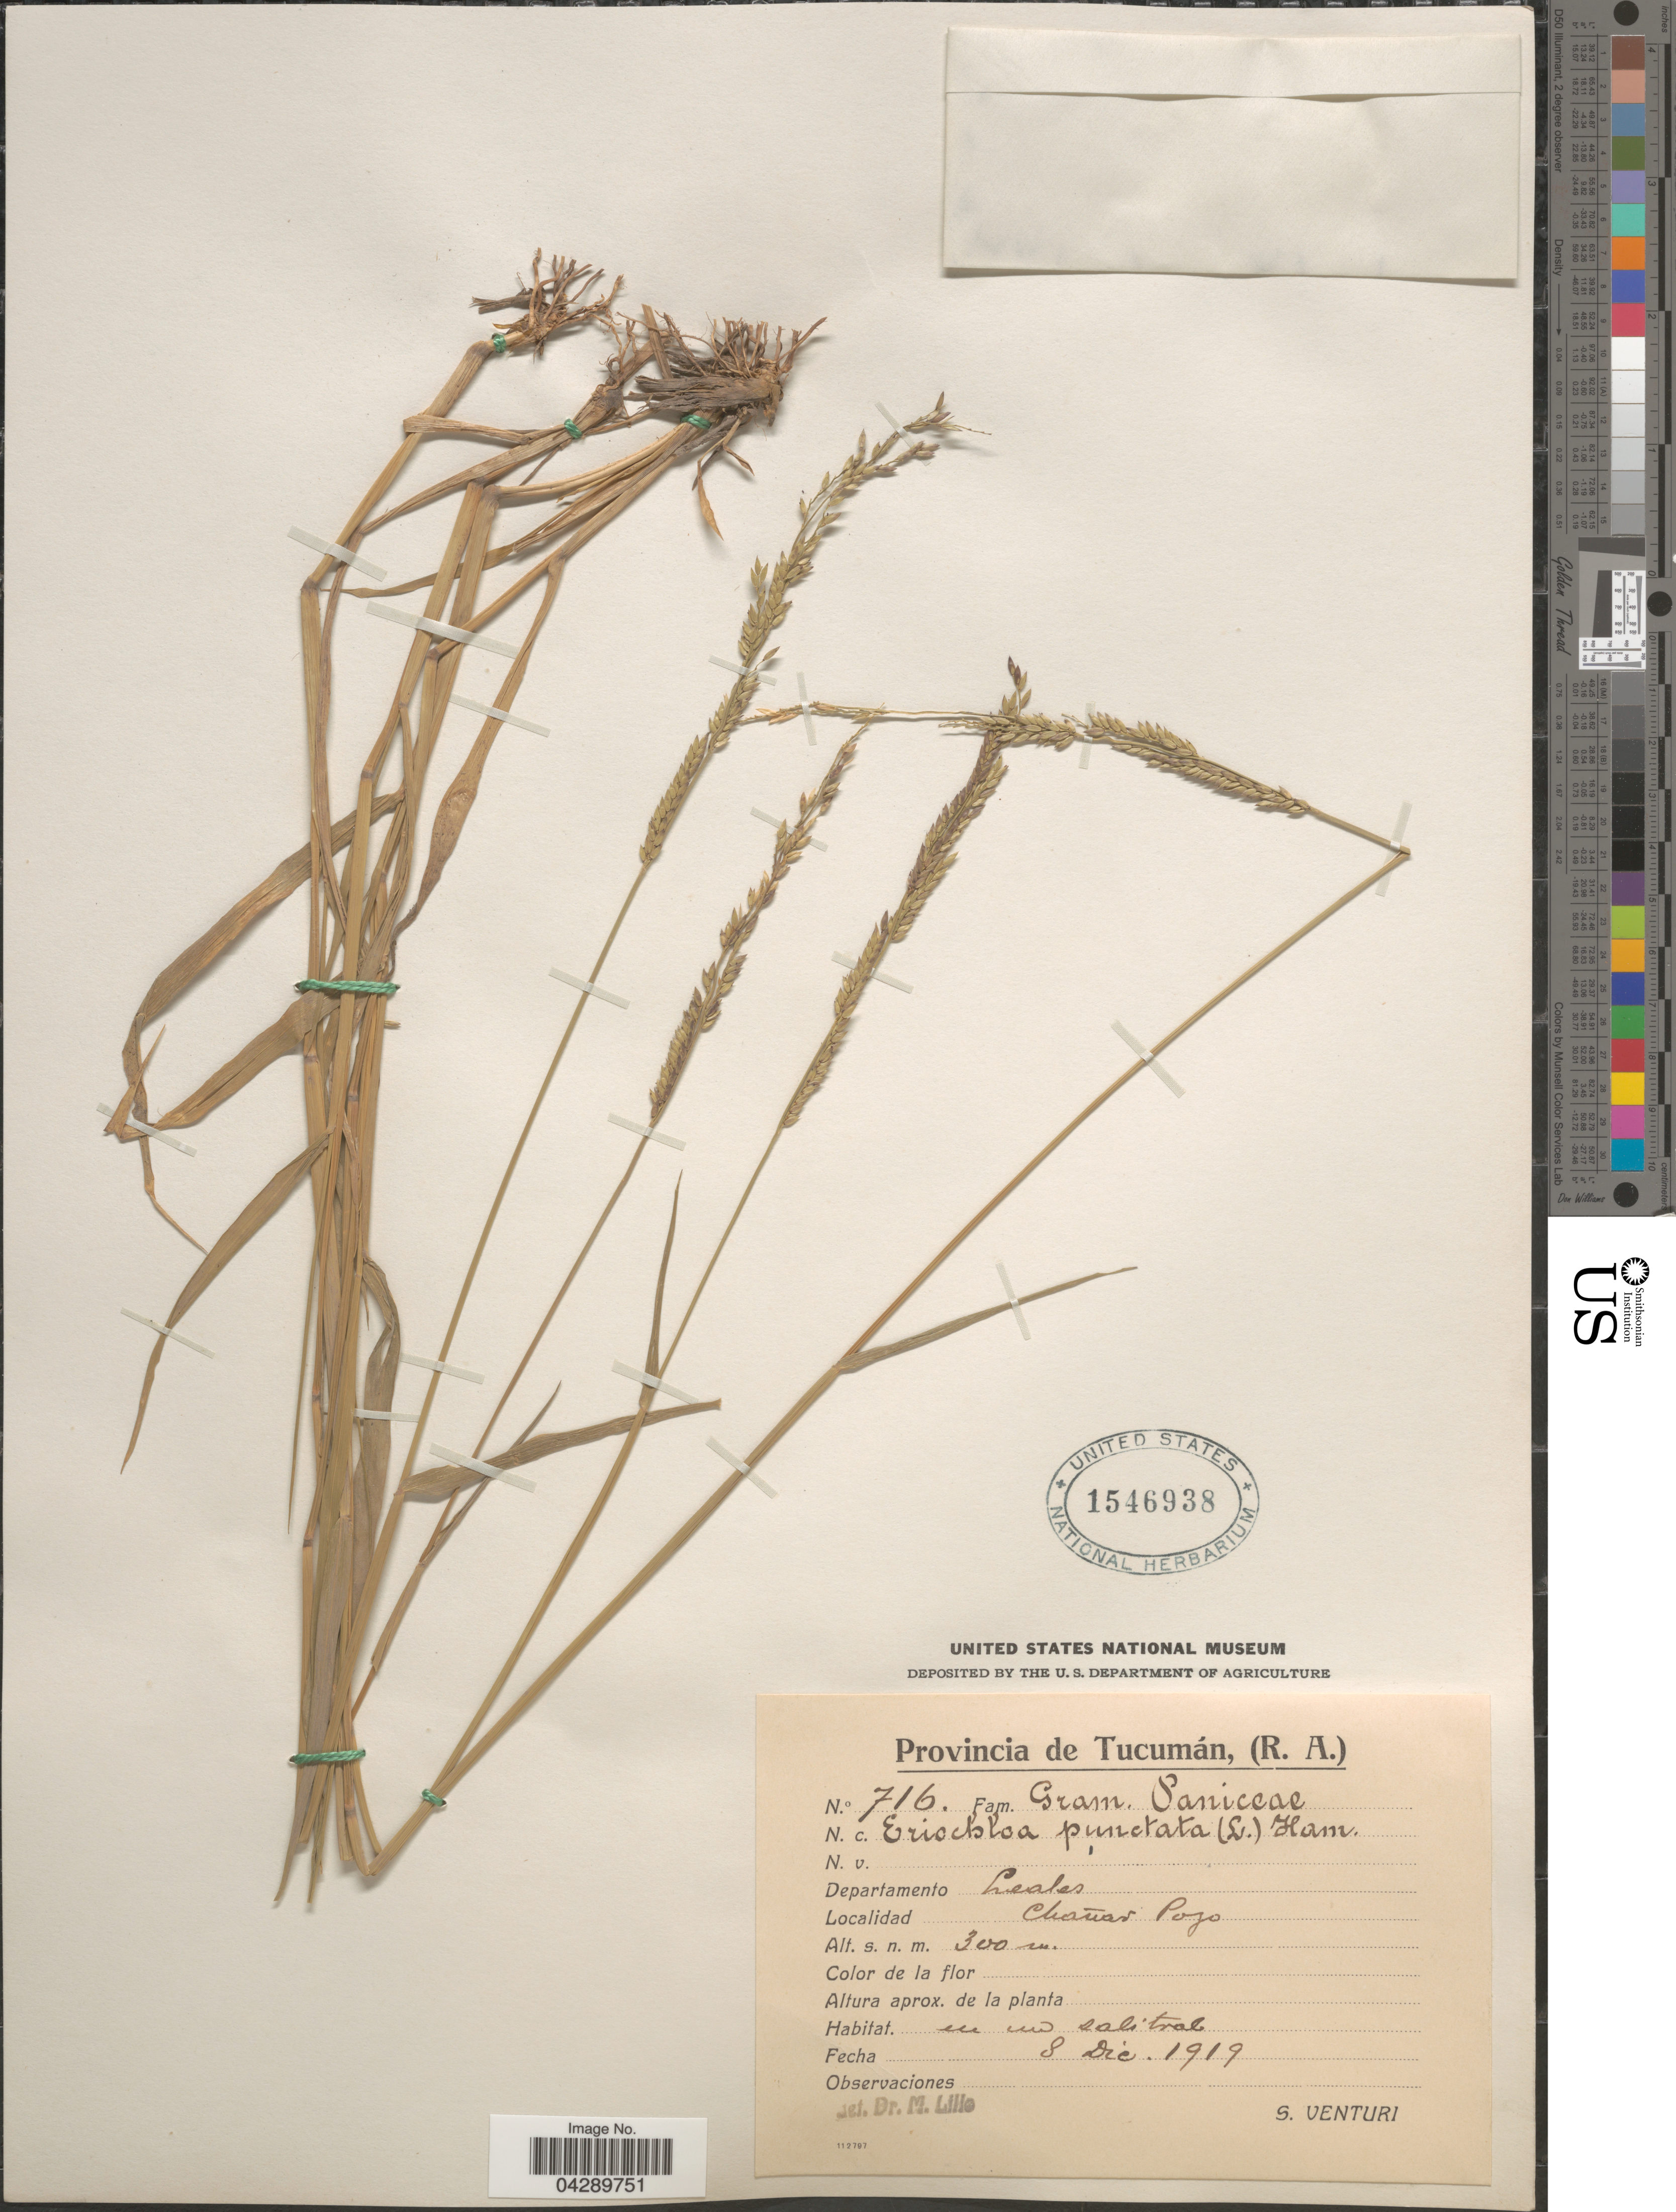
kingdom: Plantae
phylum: Tracheophyta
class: Liliopsida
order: Poales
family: Poaceae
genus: Eriochloa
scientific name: Eriochloa punctata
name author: (L.) Desv. ex Ham.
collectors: S. Venturi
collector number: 716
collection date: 1919-12-08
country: Argentina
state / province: Tucuman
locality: Departamento Leales. Chañar Pojo.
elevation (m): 300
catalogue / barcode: US 1546938